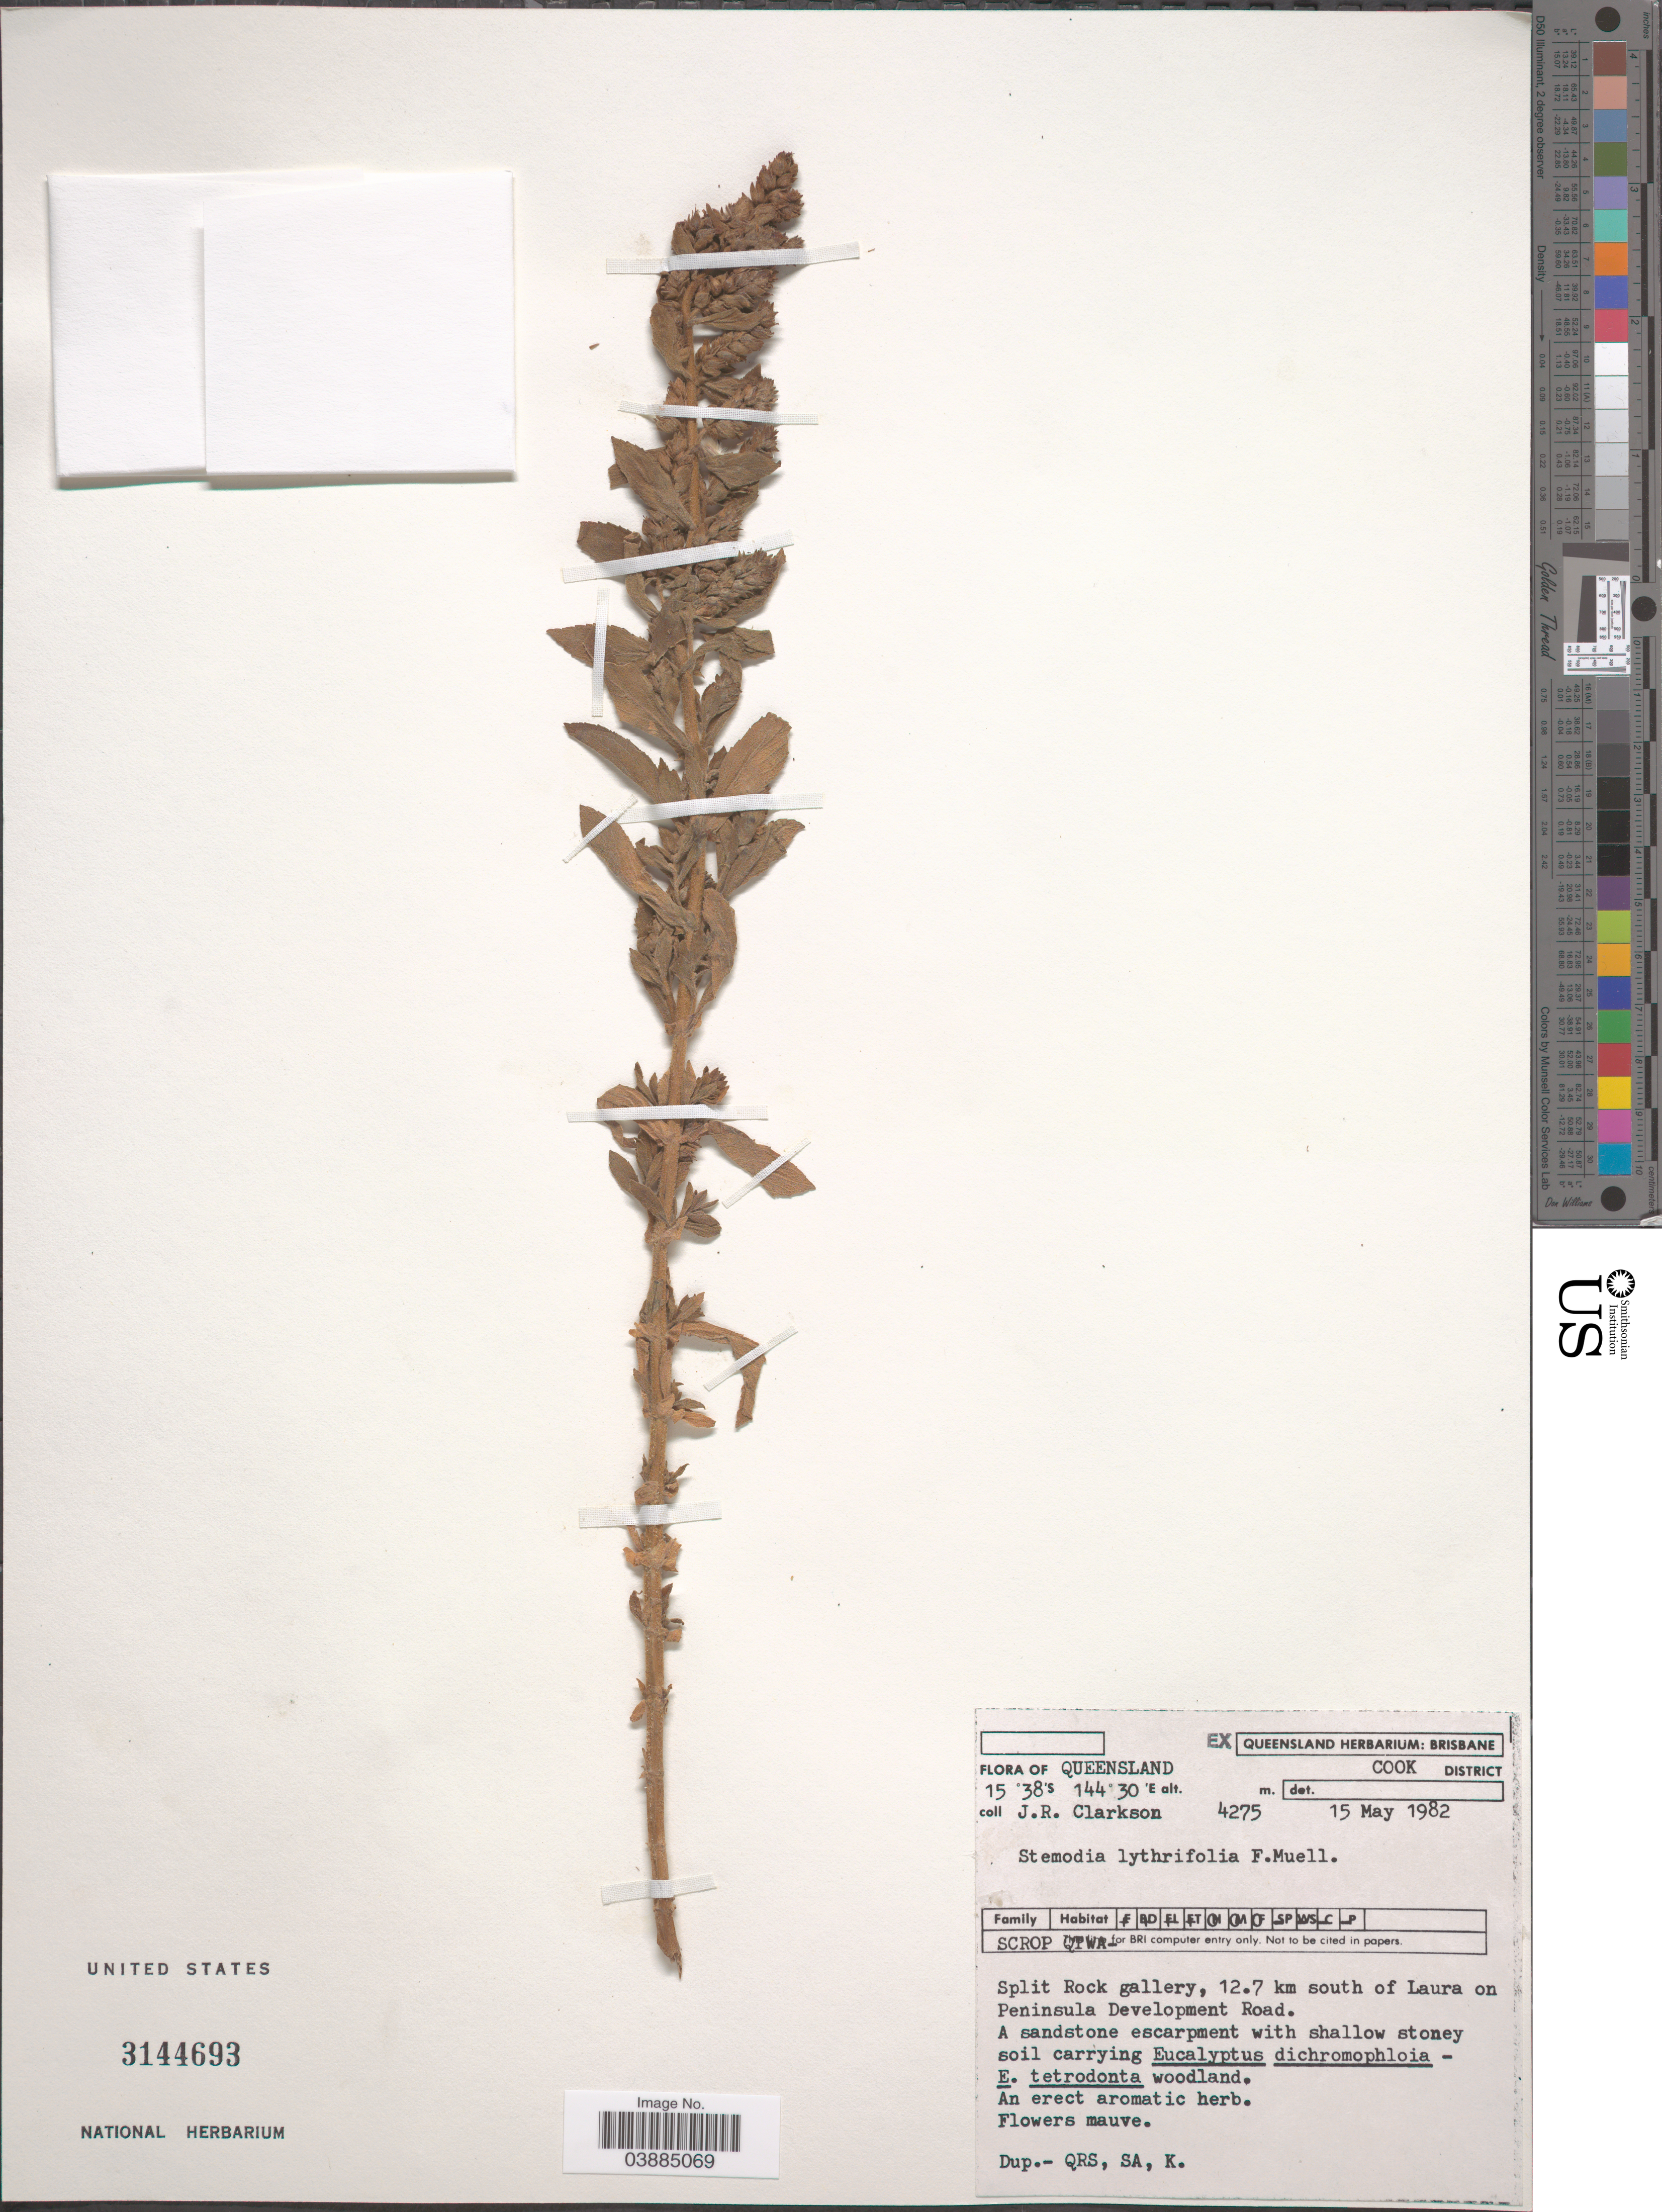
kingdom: Plantae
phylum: Tracheophyta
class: Magnoliopsida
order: Lamiales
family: Plantaginaceae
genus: Stemodia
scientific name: Stemodia lythrifolia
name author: F. Muell.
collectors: J. Clarkson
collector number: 4275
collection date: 1982-05-15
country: Australia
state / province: Queensland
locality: Coock District. Split Rock gallery, 12.7 km south of Laura on Peninsula Development Road.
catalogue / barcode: US 3144693